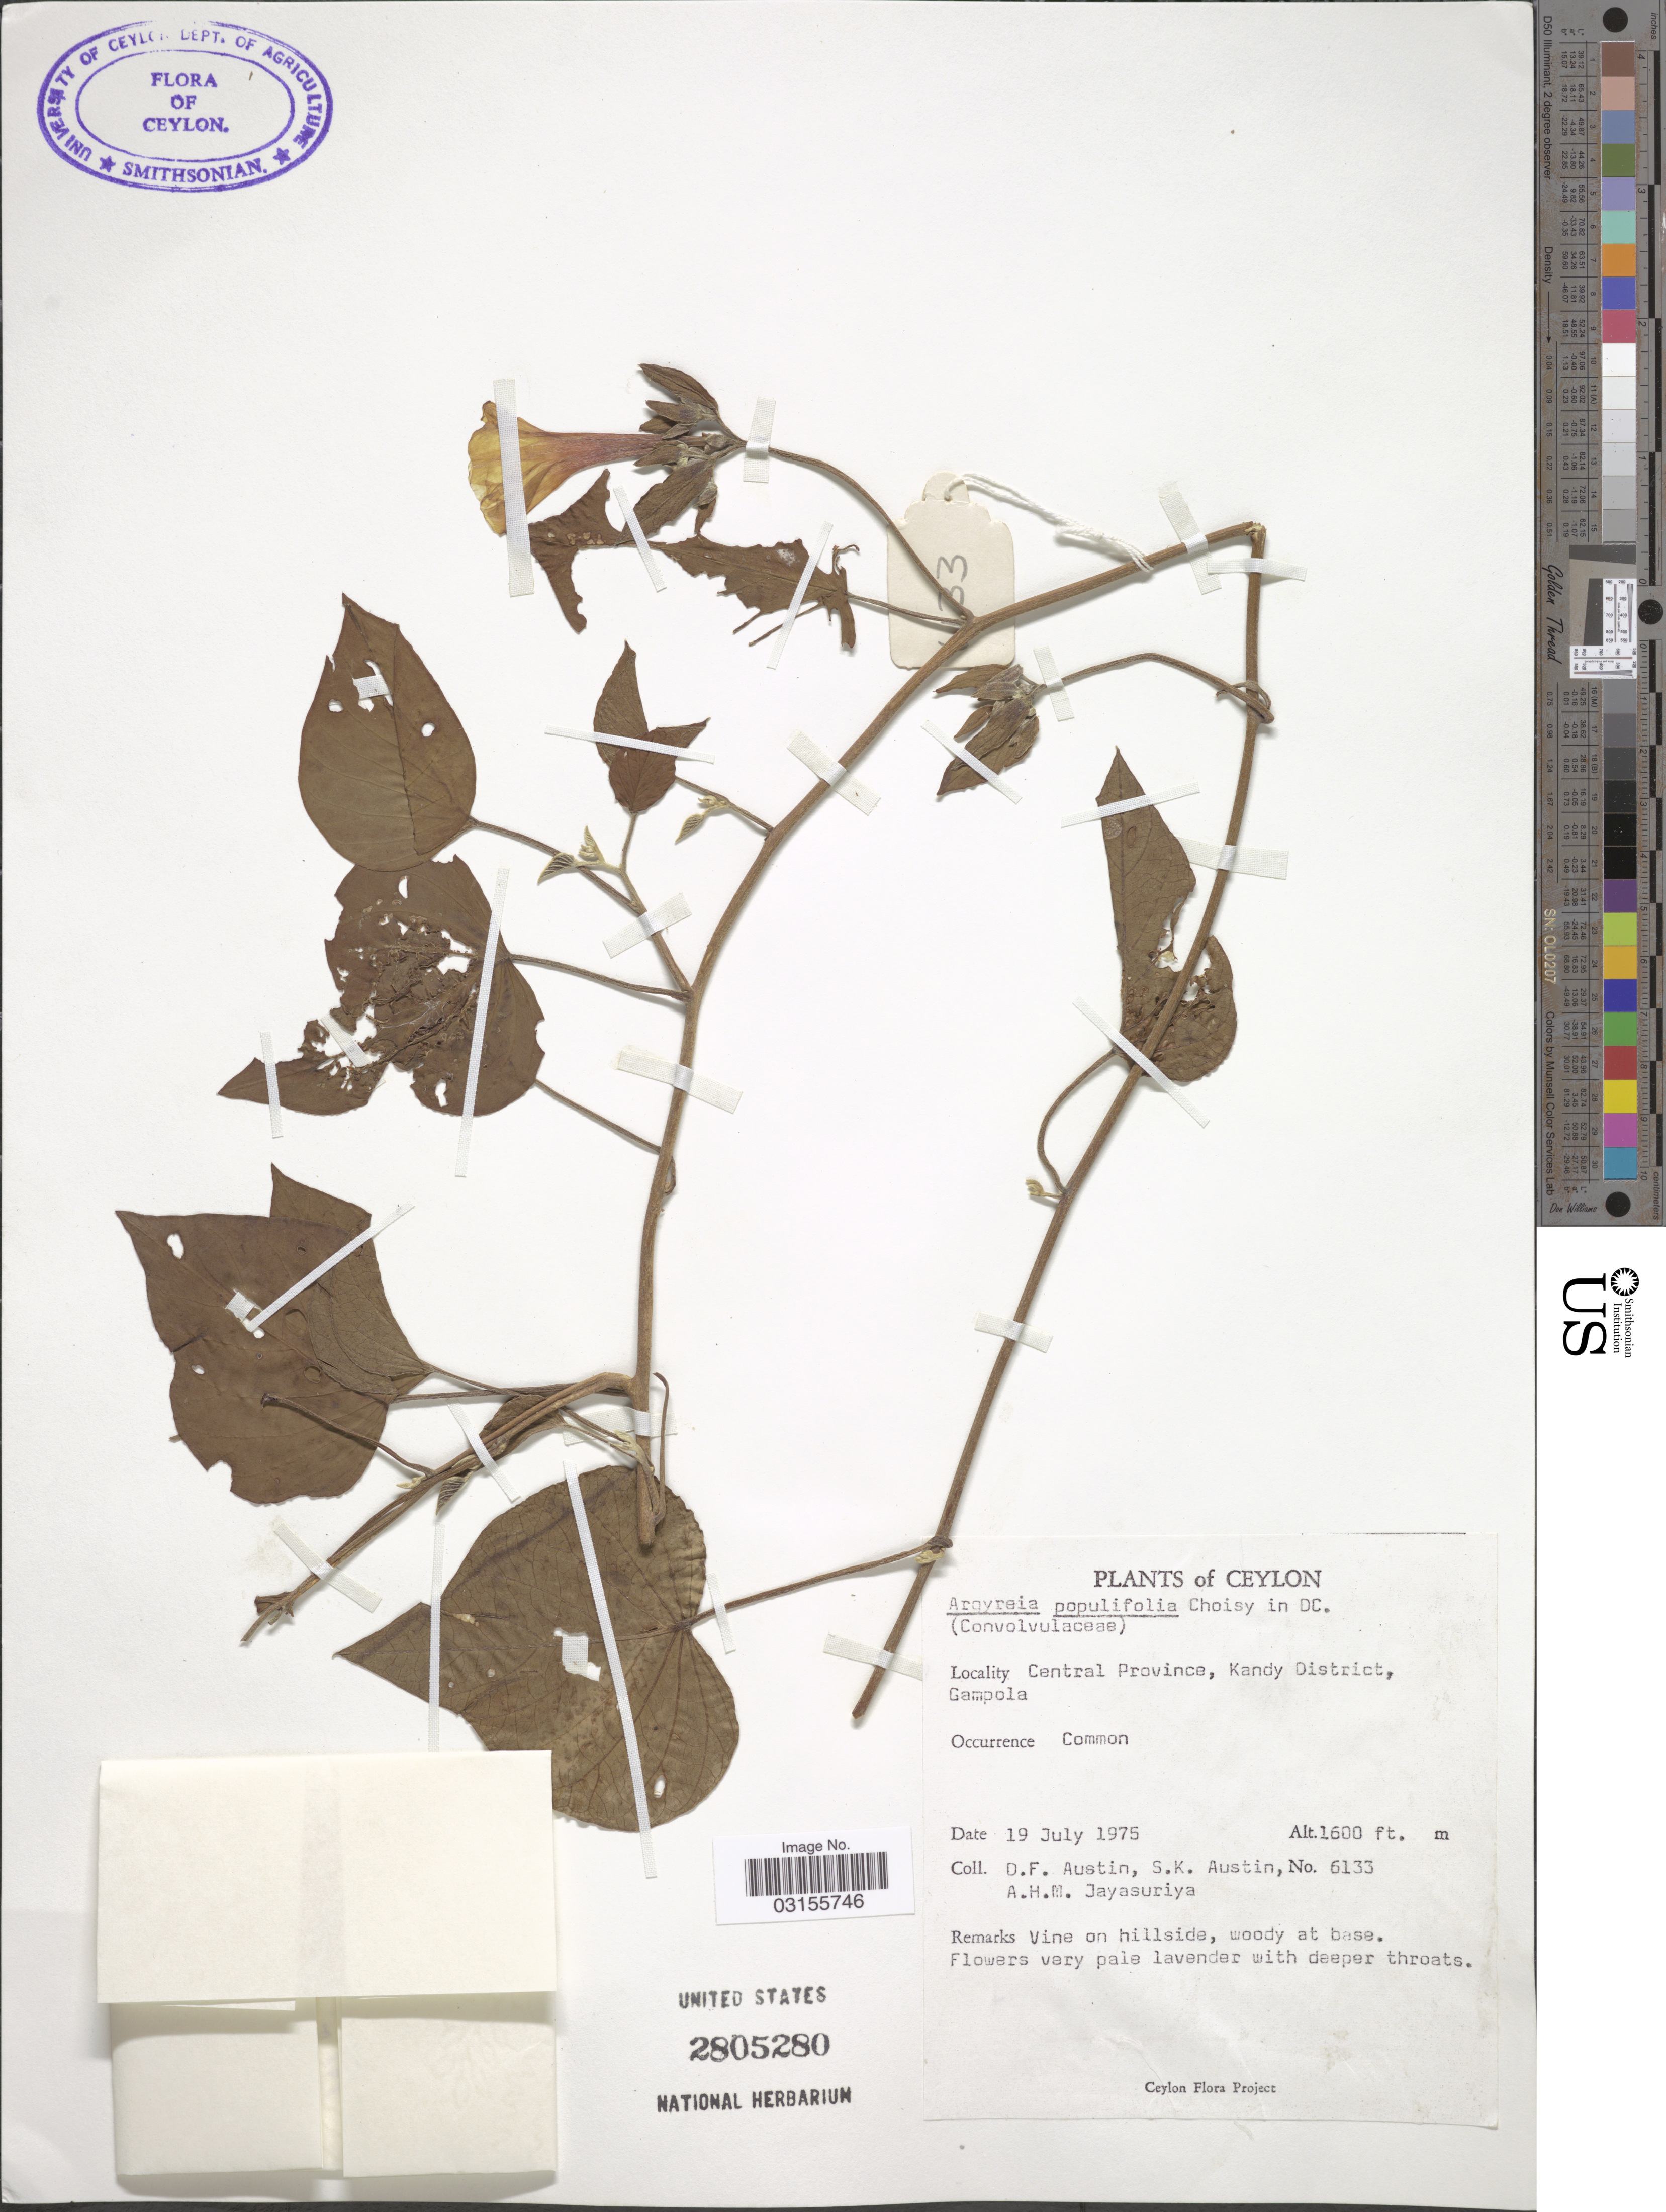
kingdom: Plantae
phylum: Tracheophyta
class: Magnoliopsida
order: Solanales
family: Convolvulaceae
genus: Argyreia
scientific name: Argyreia populifolia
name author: Choisy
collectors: D. Austin, S. Austin & A. H. Jayasuriya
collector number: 6133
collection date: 1975-07-19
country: Sri Lanka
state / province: Central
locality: Ceylon. Kandy District, Gampola.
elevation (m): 1600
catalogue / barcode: US 2805280